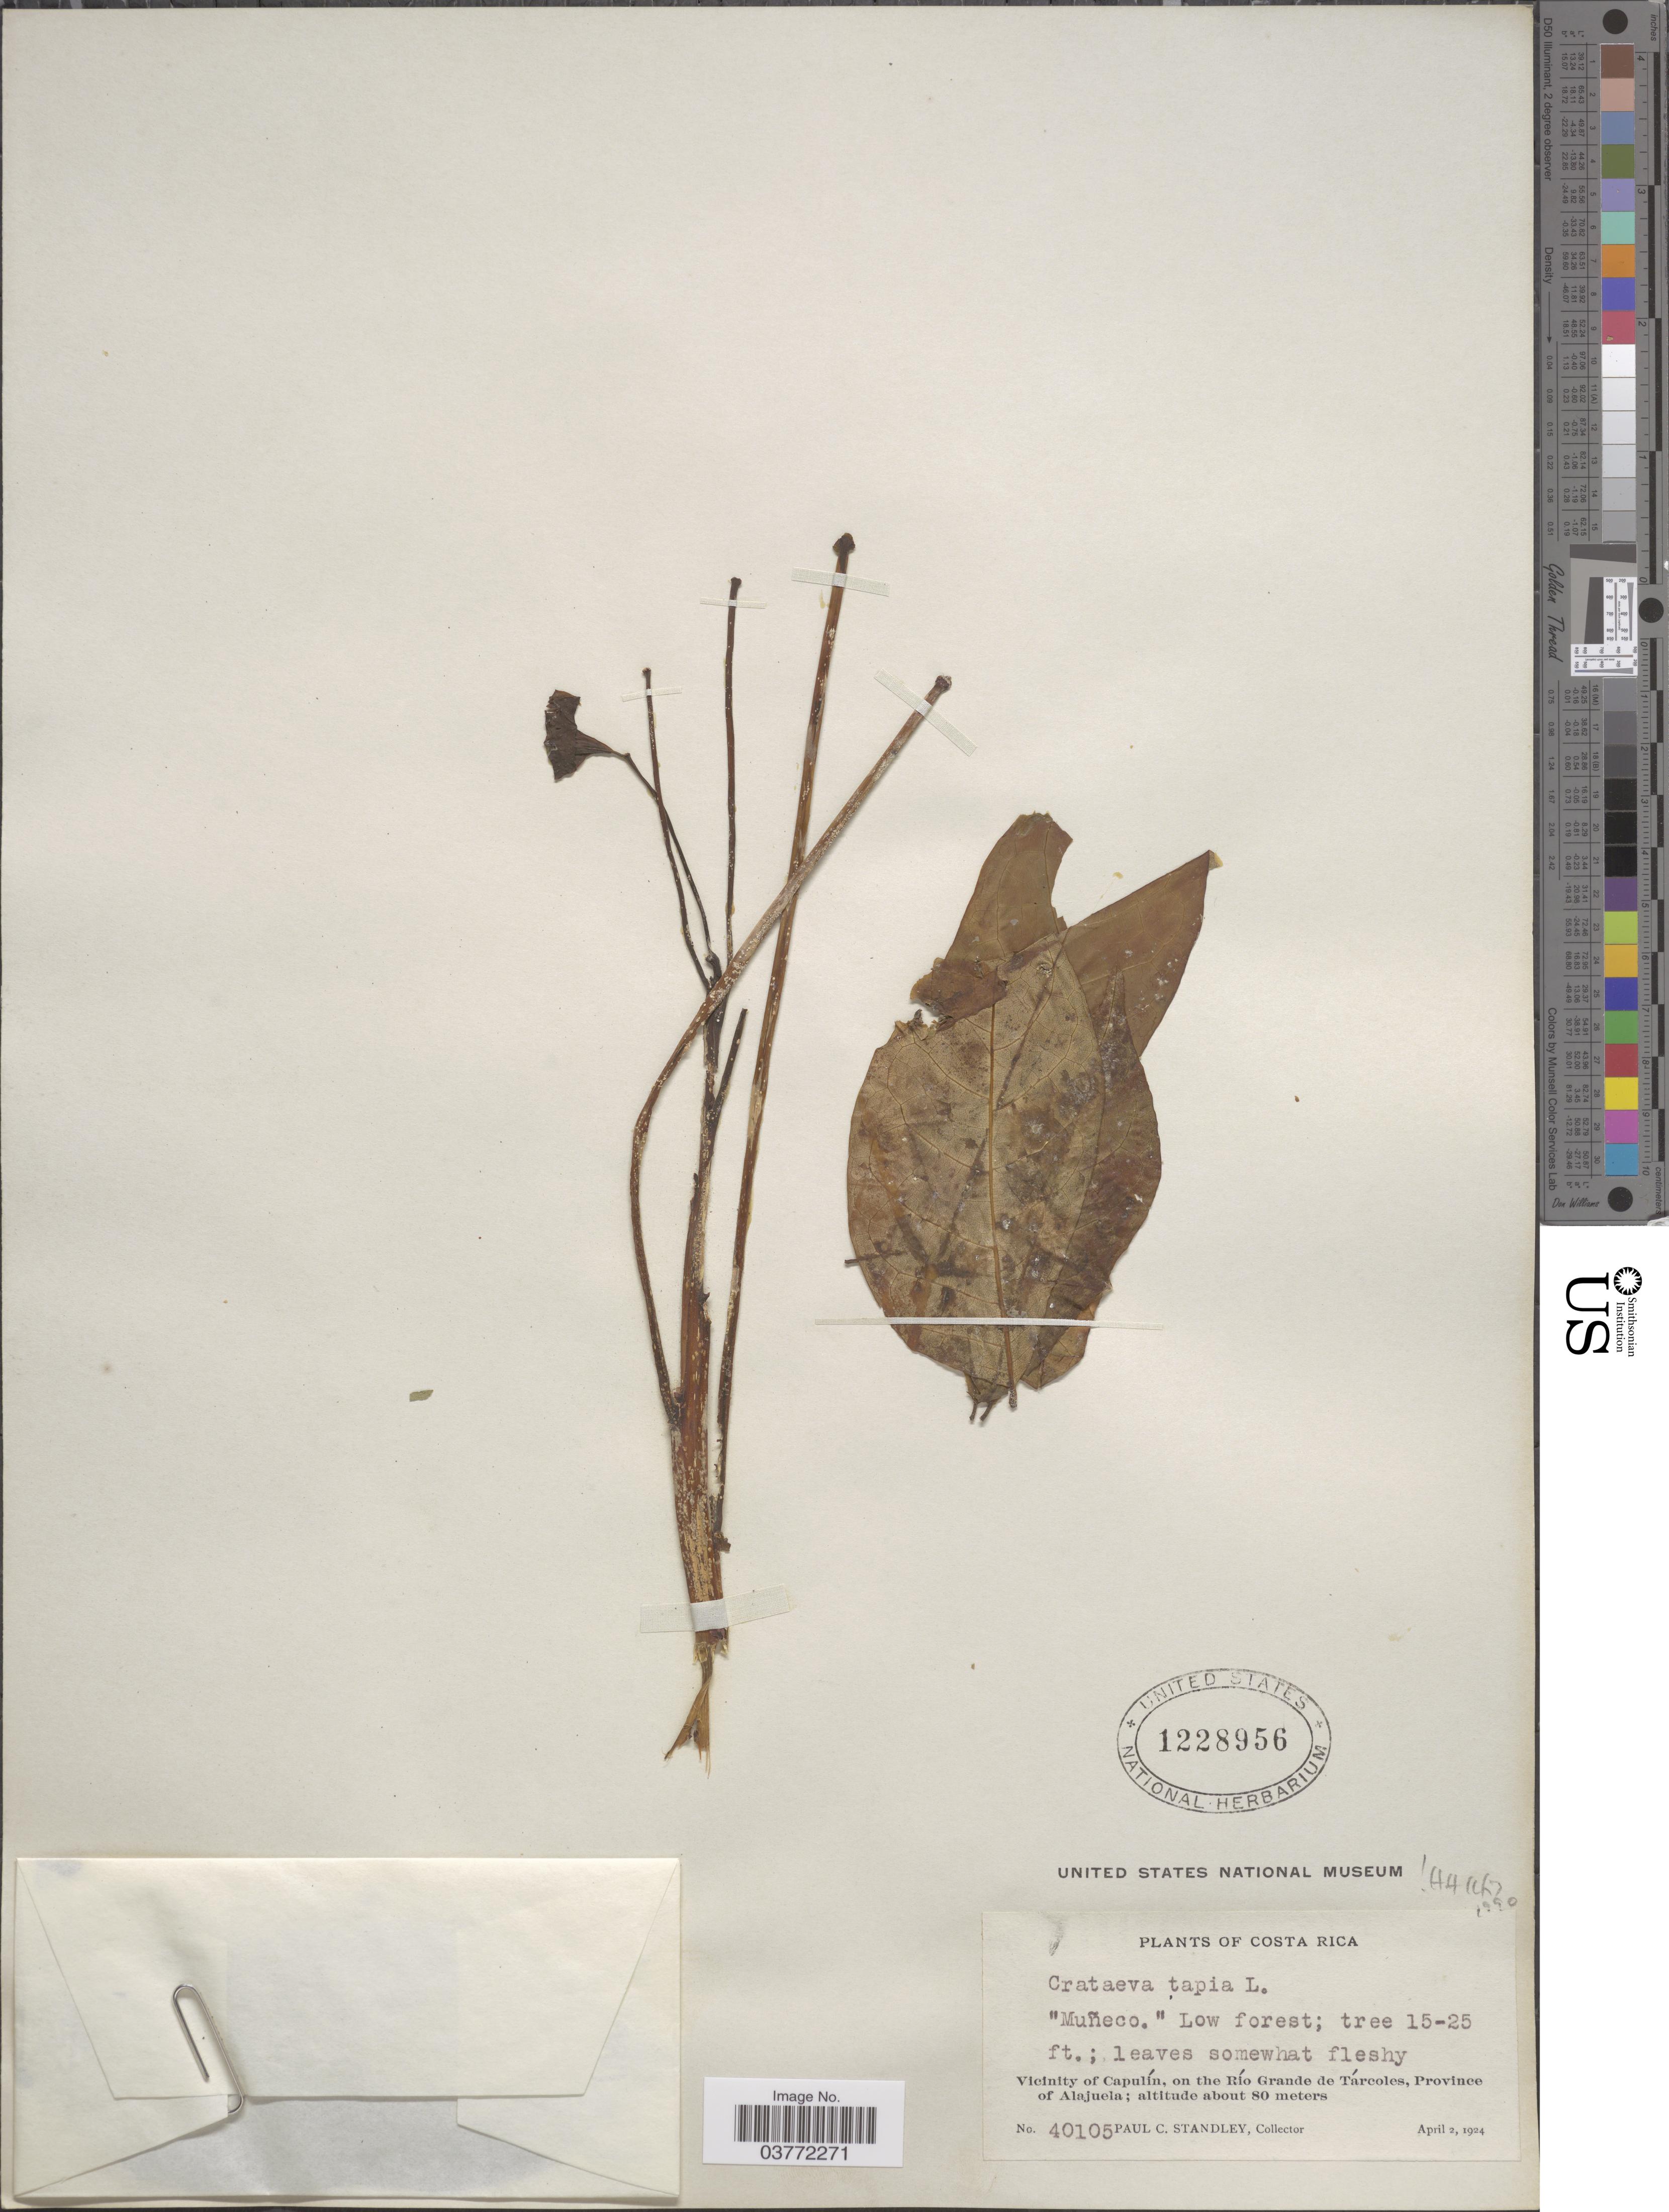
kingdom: Plantae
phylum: Tracheophyta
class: Magnoliopsida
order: Brassicales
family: Capparaceae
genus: Crateva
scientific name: Crateva tapia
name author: L.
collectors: P. C. Standley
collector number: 40105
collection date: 1924-04-02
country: Costa Rica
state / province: Alajuela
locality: Vicinity of Capulín, on the Río Grande de Tárcoles.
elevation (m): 80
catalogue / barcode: US 1228956